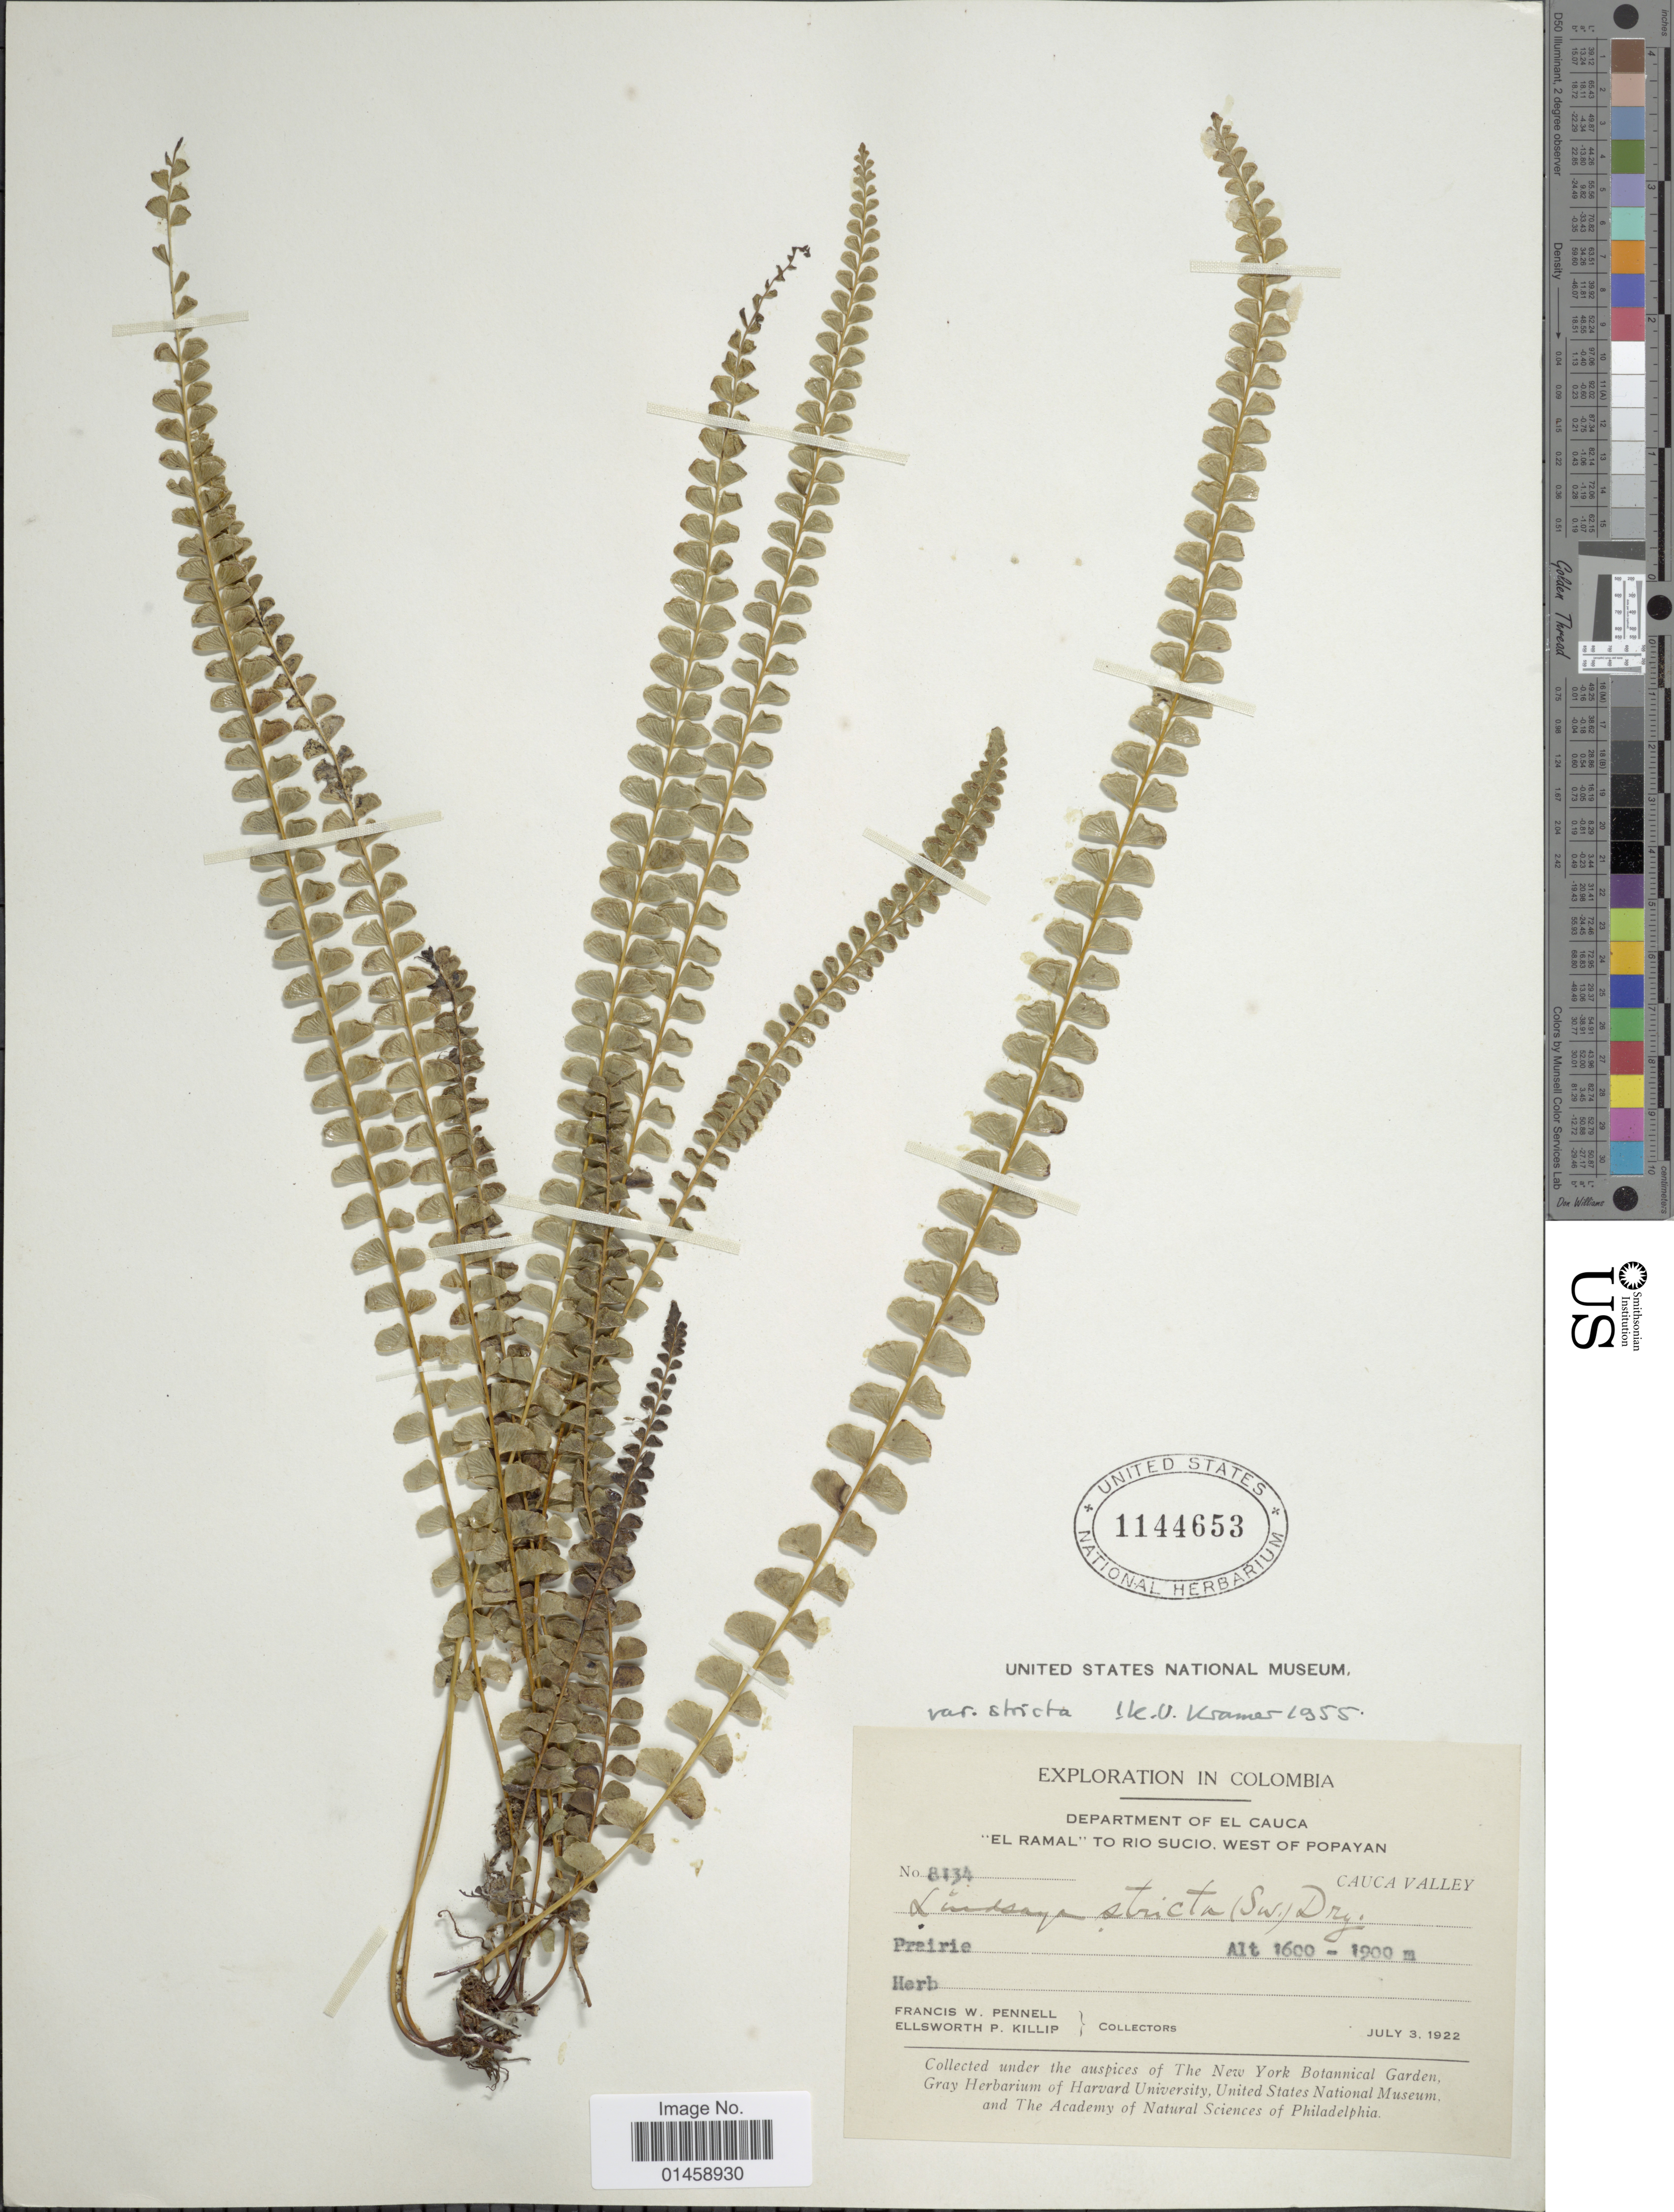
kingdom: Plantae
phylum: Tracheophyta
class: Polypodiopsida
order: Polypodiales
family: Lindsaeaceae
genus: Lindsaea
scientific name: Lindsaea stricta f. stricta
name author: (Sw.) Dryand.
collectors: F. W. Pennell & E. P. Killip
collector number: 8134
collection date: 1922-07-03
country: Colombia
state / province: Valle del Cauca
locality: El Ramal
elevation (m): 1600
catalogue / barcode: US 1144653